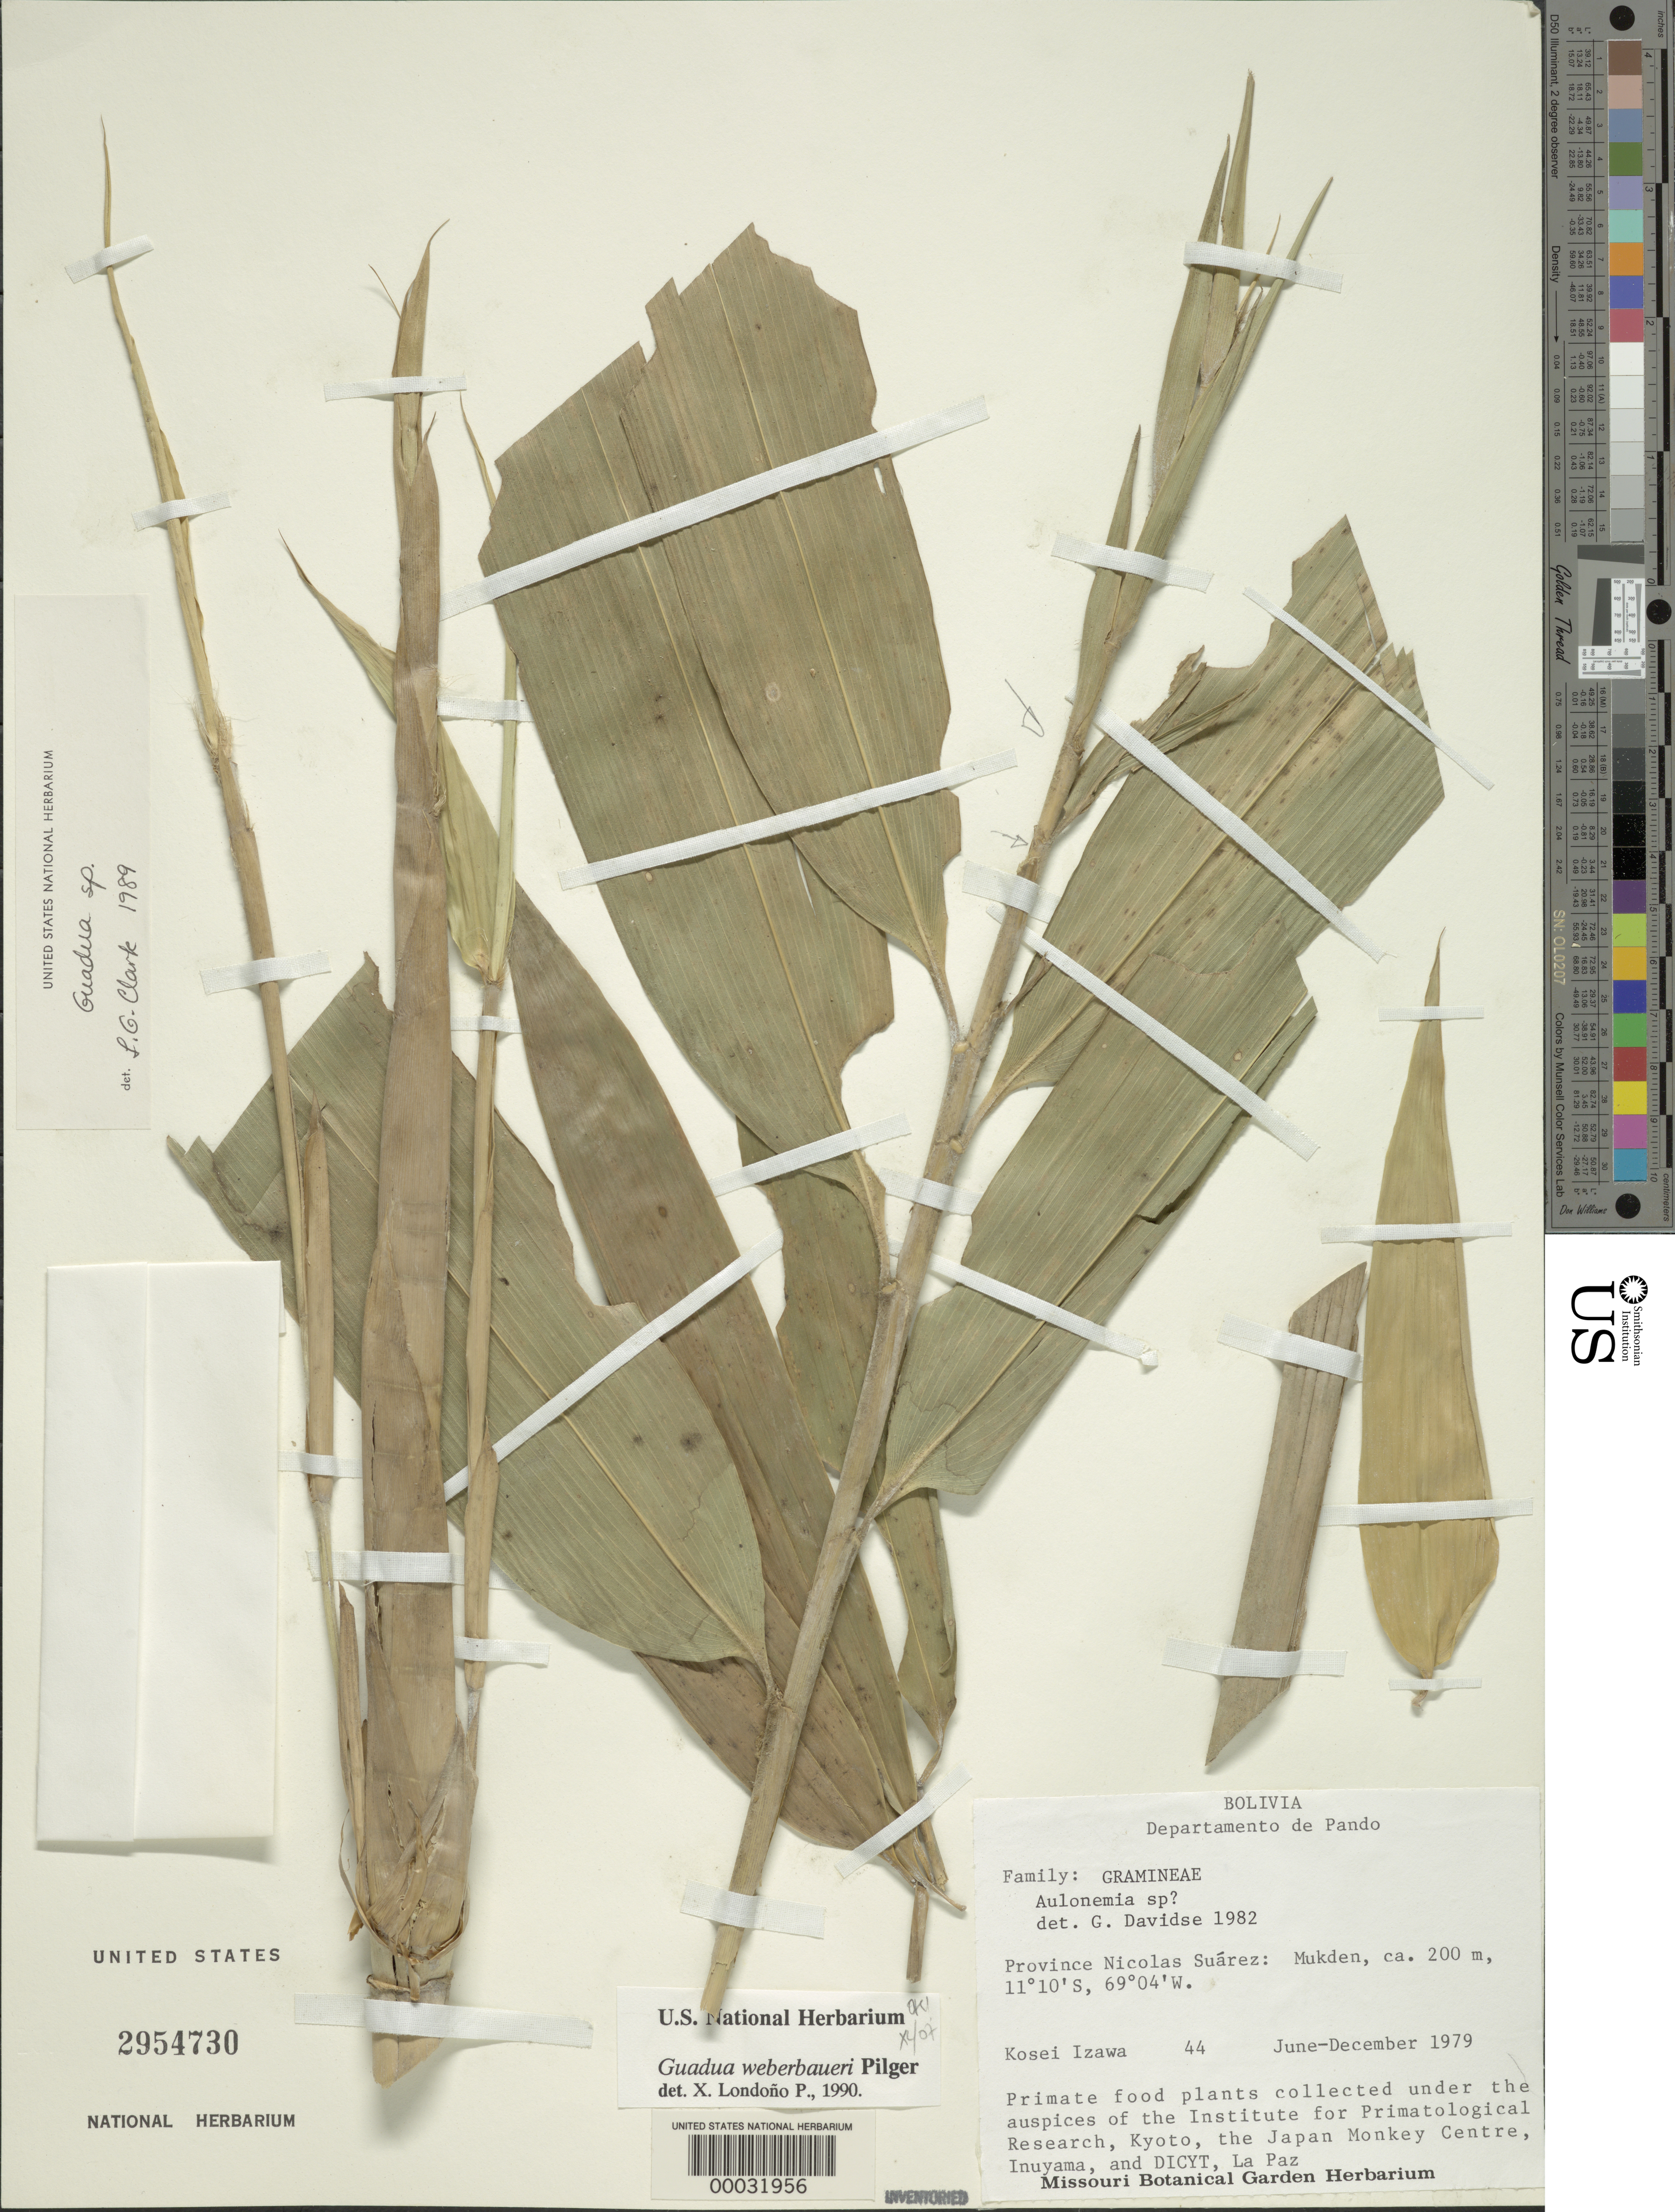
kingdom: Plantae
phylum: Tracheophyta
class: Liliopsida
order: Poales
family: Poaceae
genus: Guadua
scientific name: Guadua weberbaueri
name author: Pilg.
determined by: Londoño, X., (TULV), Jardin Botanico "Juan Maria Cespedes"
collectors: K. Izawa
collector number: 44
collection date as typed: Jun 1979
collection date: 1979-06/1979-12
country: Bolivia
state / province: Pando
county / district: Nicolás Suárez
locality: Mukden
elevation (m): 200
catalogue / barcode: US 2954730